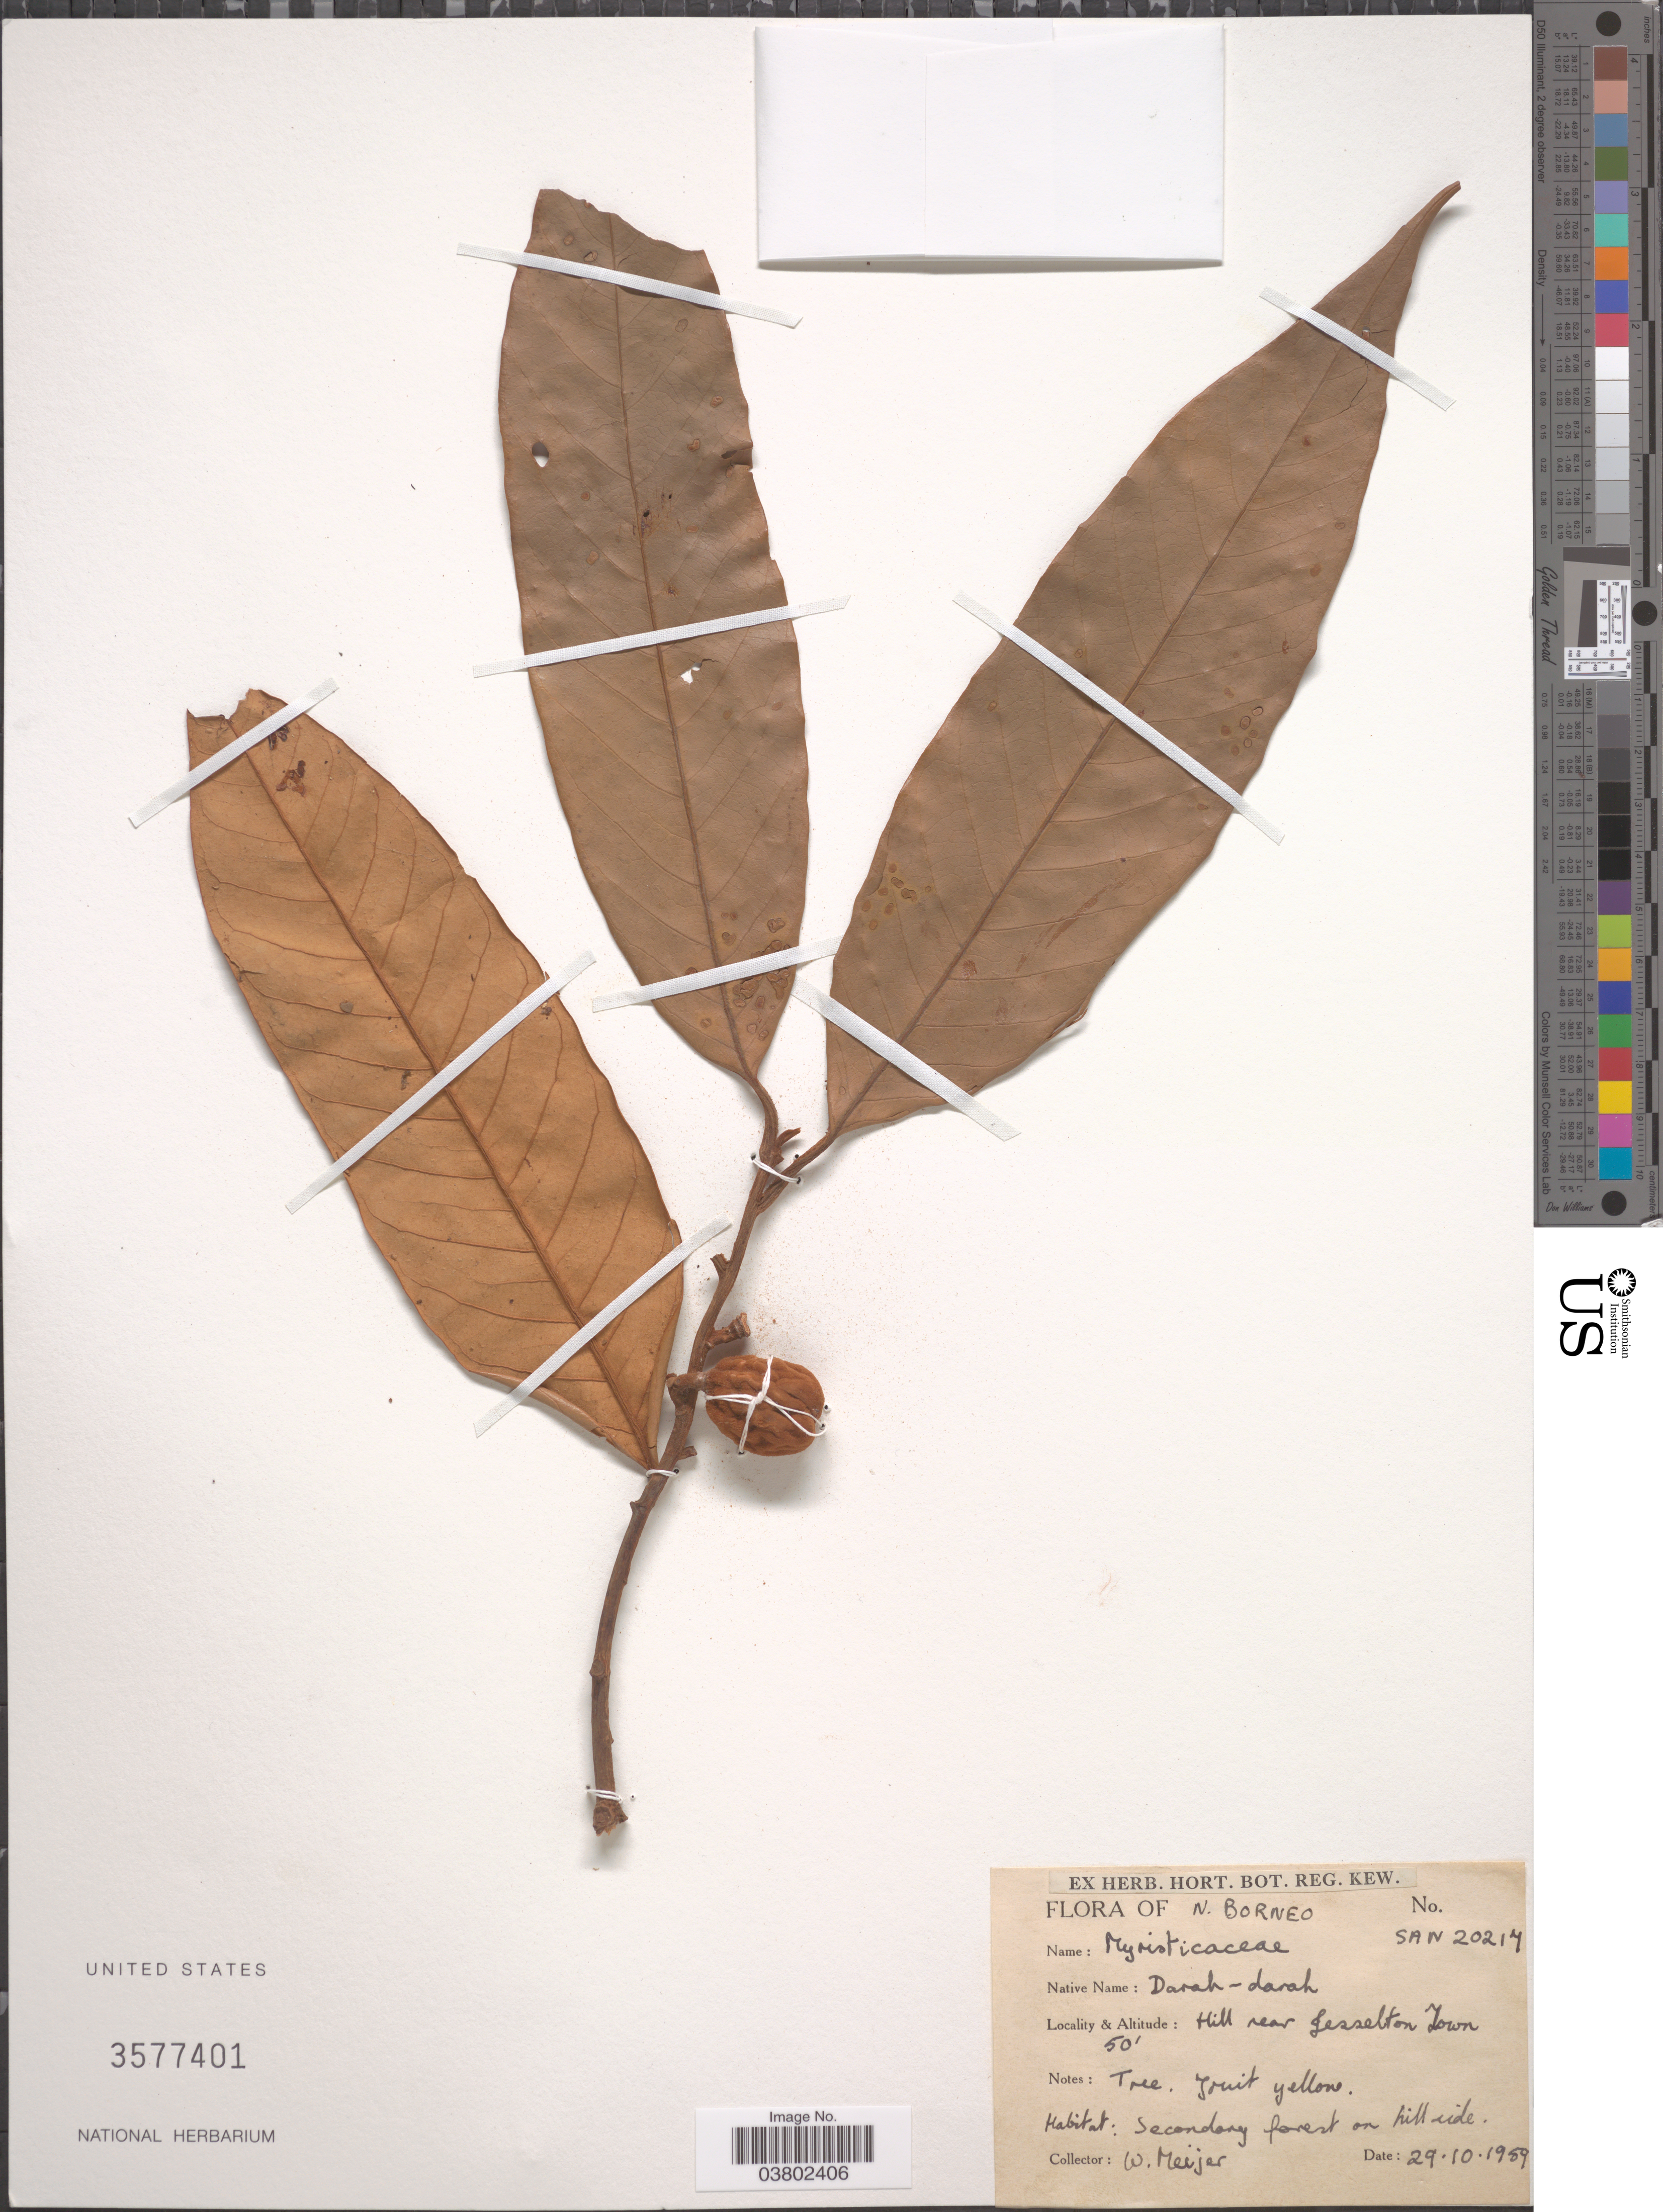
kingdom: Plantae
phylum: Tracheophyta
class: Magnoliopsida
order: Magnoliales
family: Myristicaceae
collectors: W. Meijer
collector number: San20217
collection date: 1959-10-29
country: Malaysia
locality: N. Borneo. Hill near Jesselton Town. On hillside.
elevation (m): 15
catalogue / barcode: US 3577401